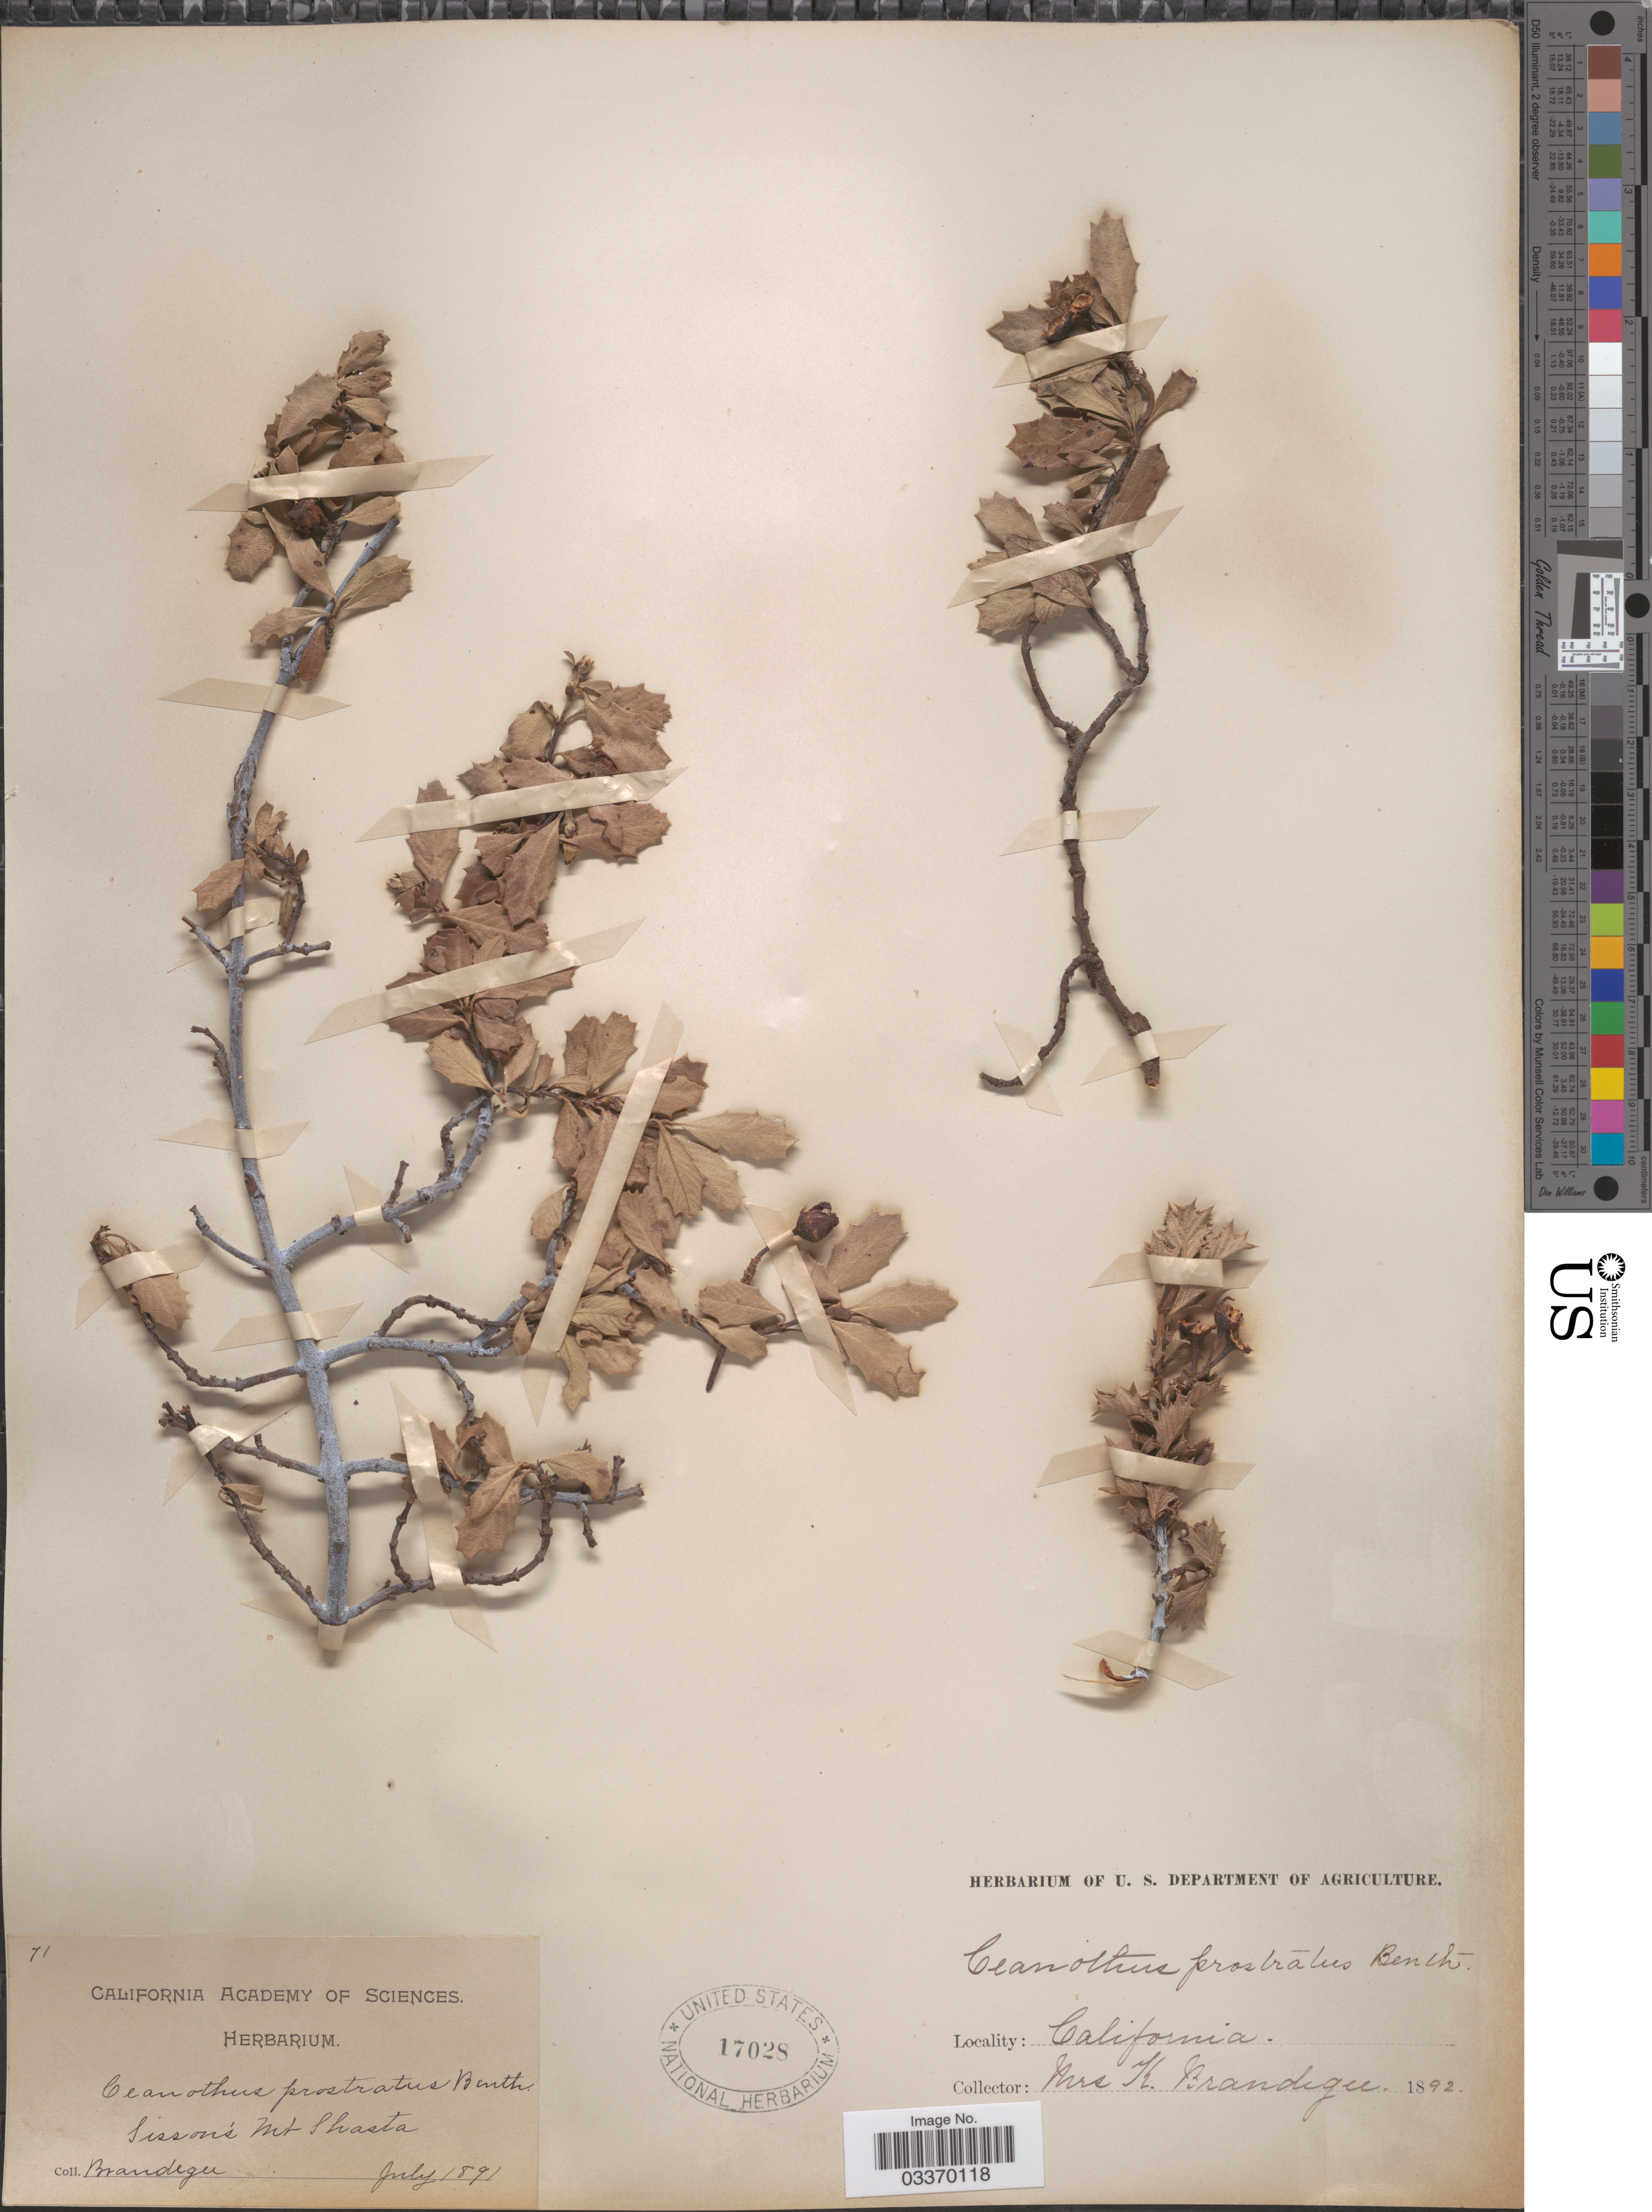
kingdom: Plantae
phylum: Tracheophyta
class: Magnoliopsida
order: Rosales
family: Rhamnaceae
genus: Ceanothus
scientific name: Ceanothus prostratus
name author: Benth.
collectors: K. Brandegee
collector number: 71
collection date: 1891-07/1892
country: United States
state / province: California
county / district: Siskiyou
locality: Sisson's Mt Shasta.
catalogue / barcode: US 17028